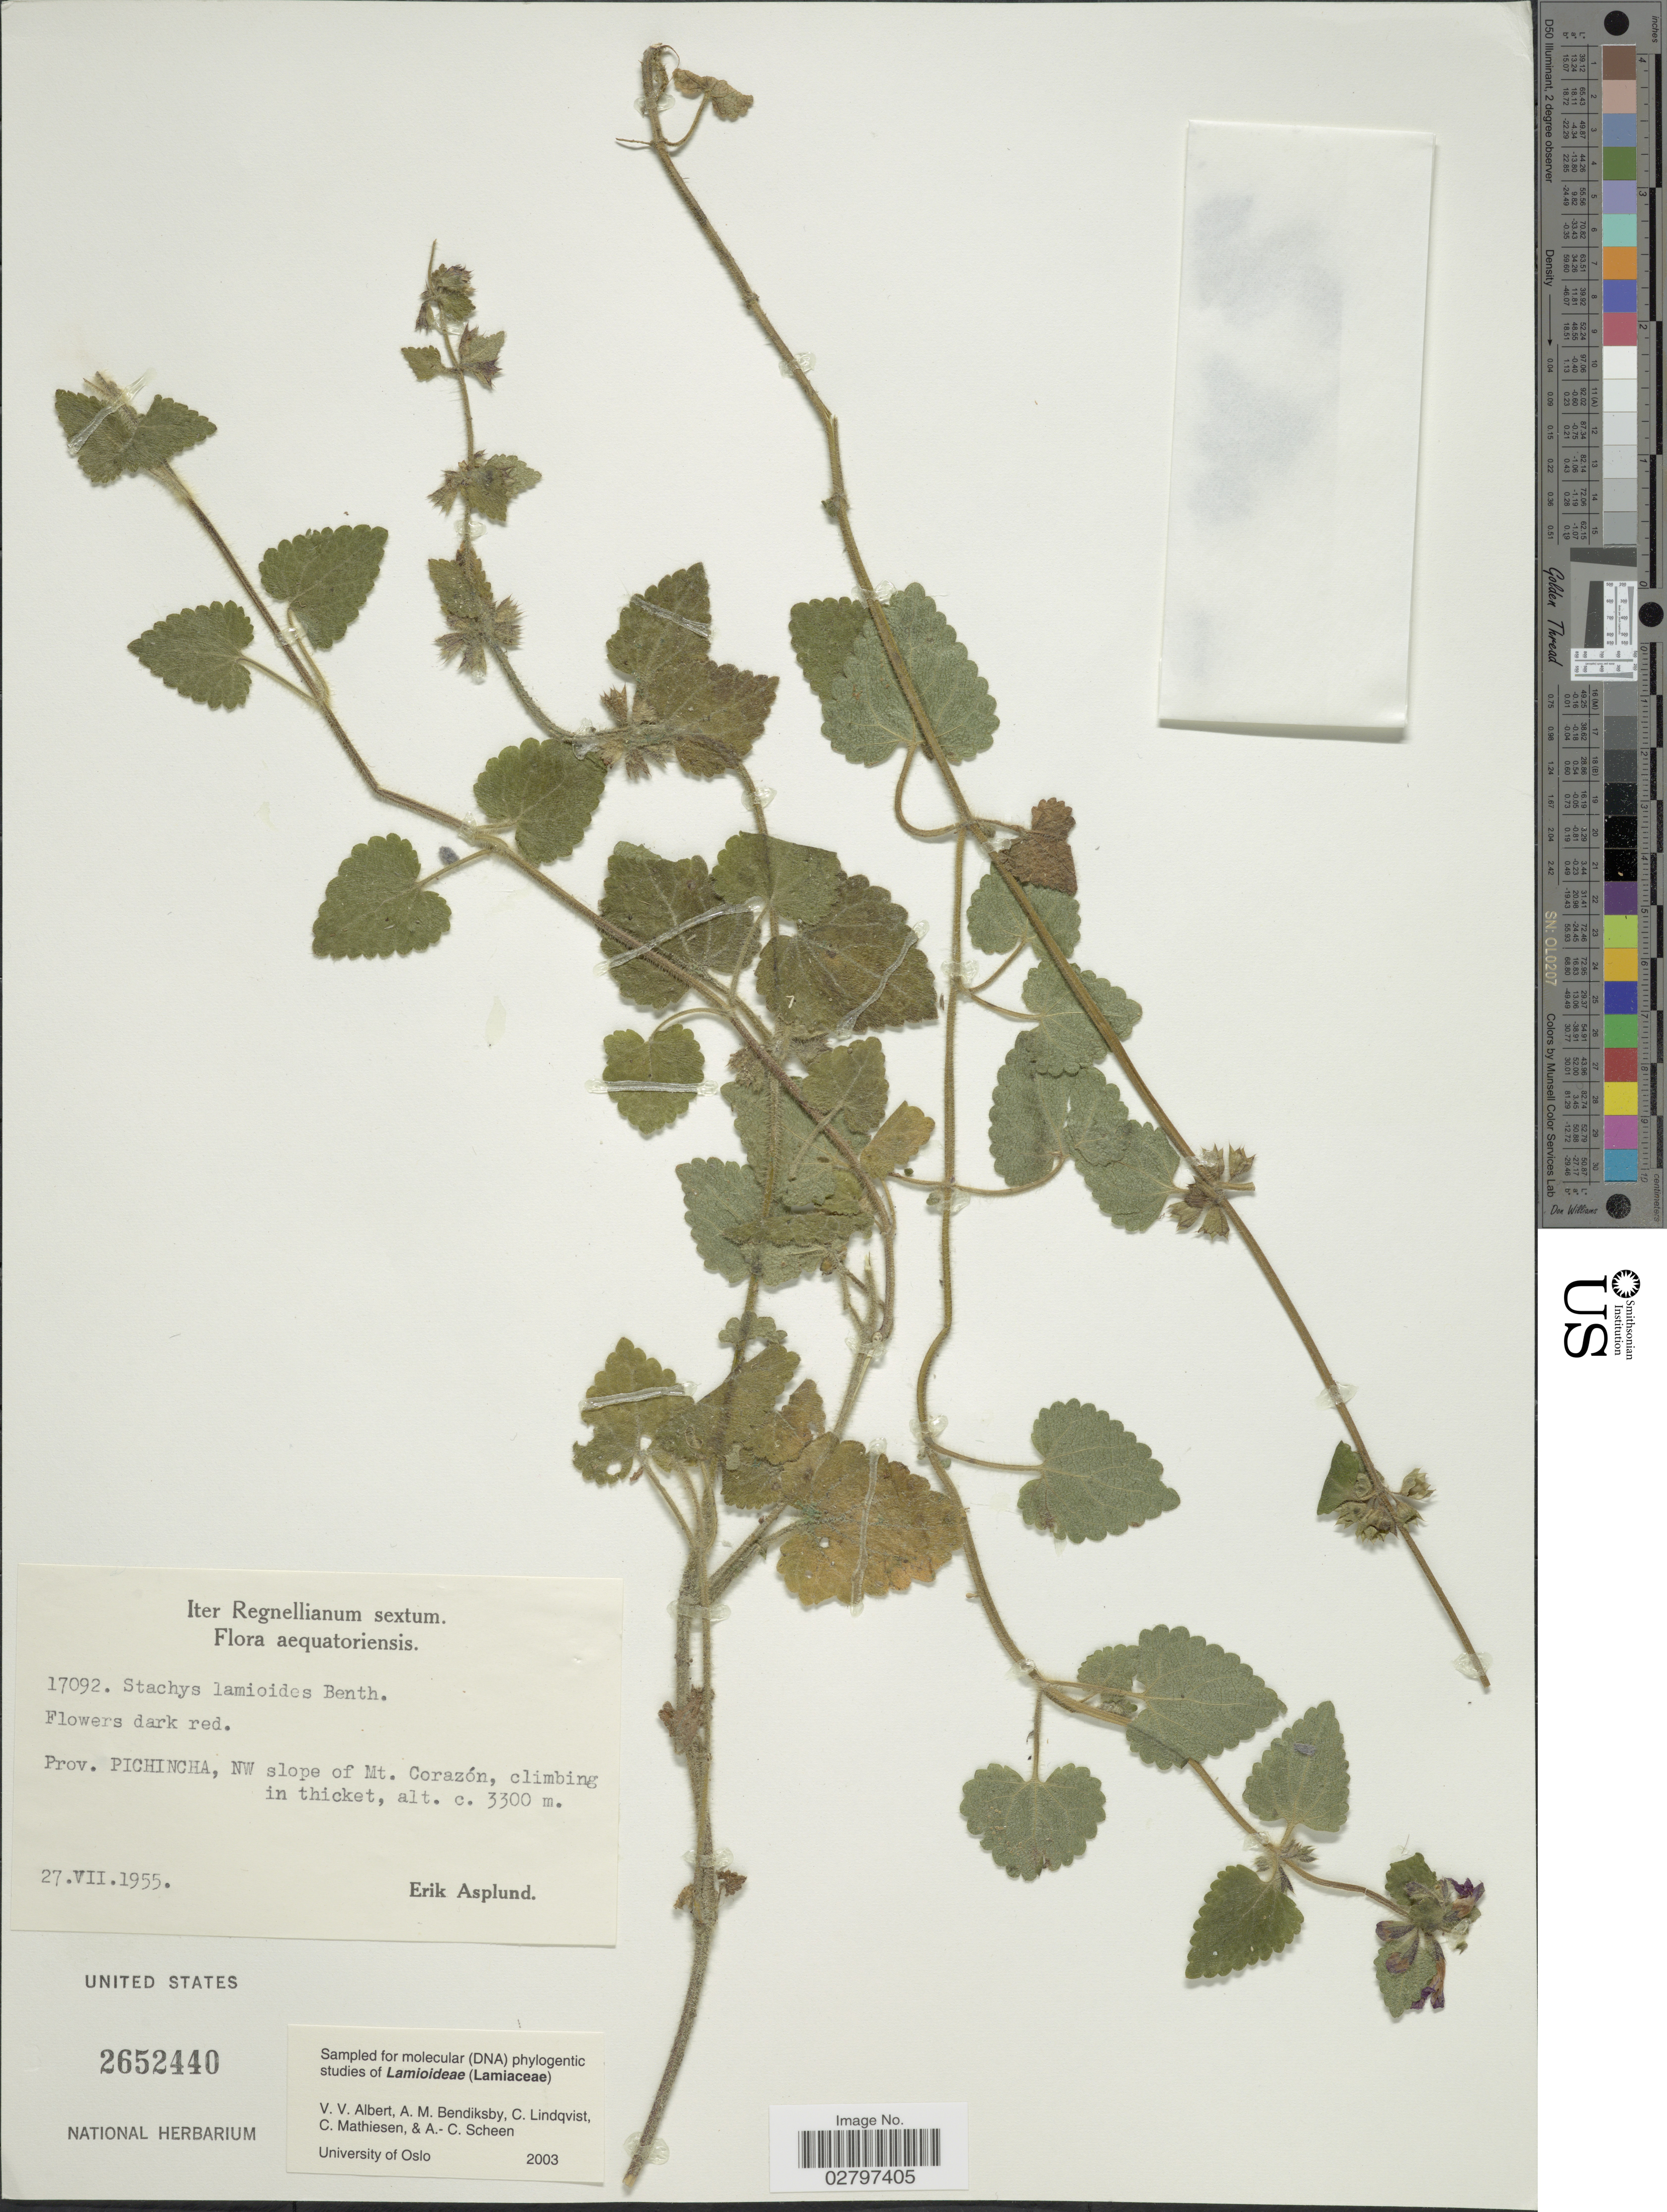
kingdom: Plantae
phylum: Tracheophyta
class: Magnoliopsida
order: Lamiales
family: Lamiaceae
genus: Stachys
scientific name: Stachys lamioides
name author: Benth.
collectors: E. Asplund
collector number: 17092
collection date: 1955-07-27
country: Ecuador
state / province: Pichincha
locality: NW slope of Mt. Corazán.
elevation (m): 3300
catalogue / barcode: US 2652440